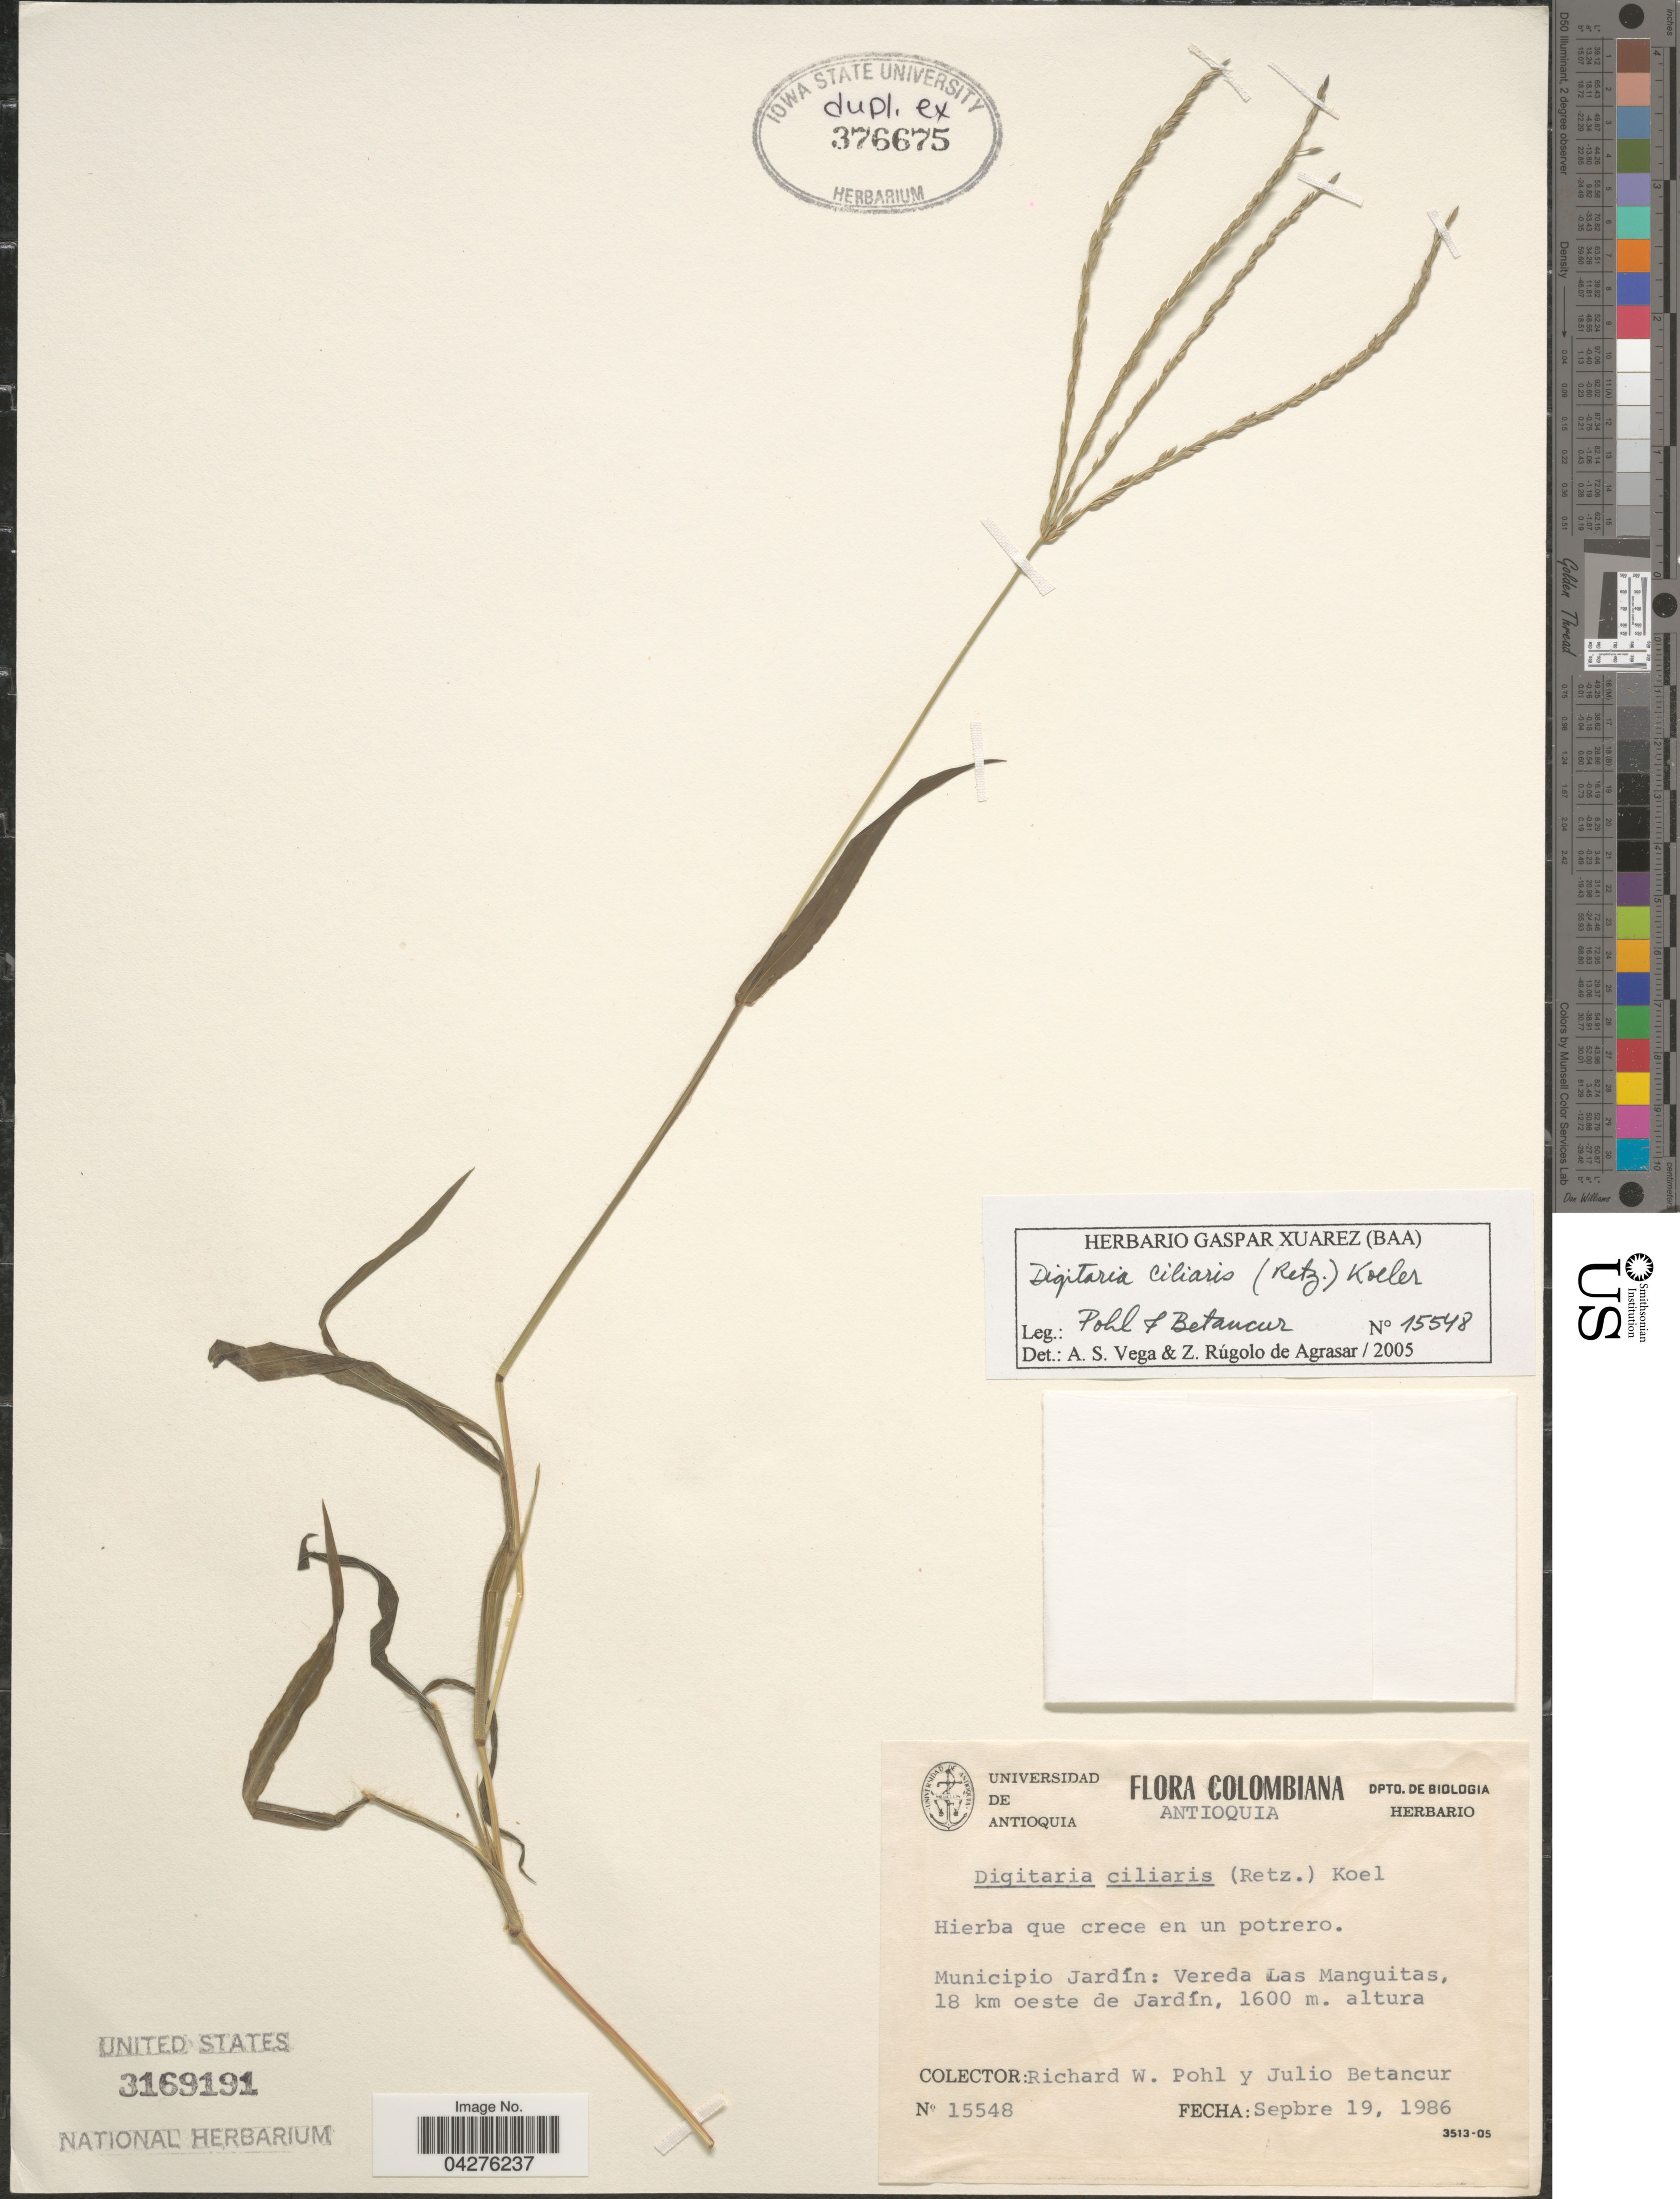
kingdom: Plantae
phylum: Tracheophyta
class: Liliopsida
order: Poales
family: Poaceae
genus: Digitaria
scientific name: Digitaria ciliaris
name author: (Retz.) Koeler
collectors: R. W. Pohl & J. Betanacur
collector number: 15548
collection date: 1986-09-19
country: Colombia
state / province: Antioquia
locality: Municipio Jardín: Vereda Las Manguitas, 18 km oeste de Jardín.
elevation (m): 1600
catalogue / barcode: US 3169191